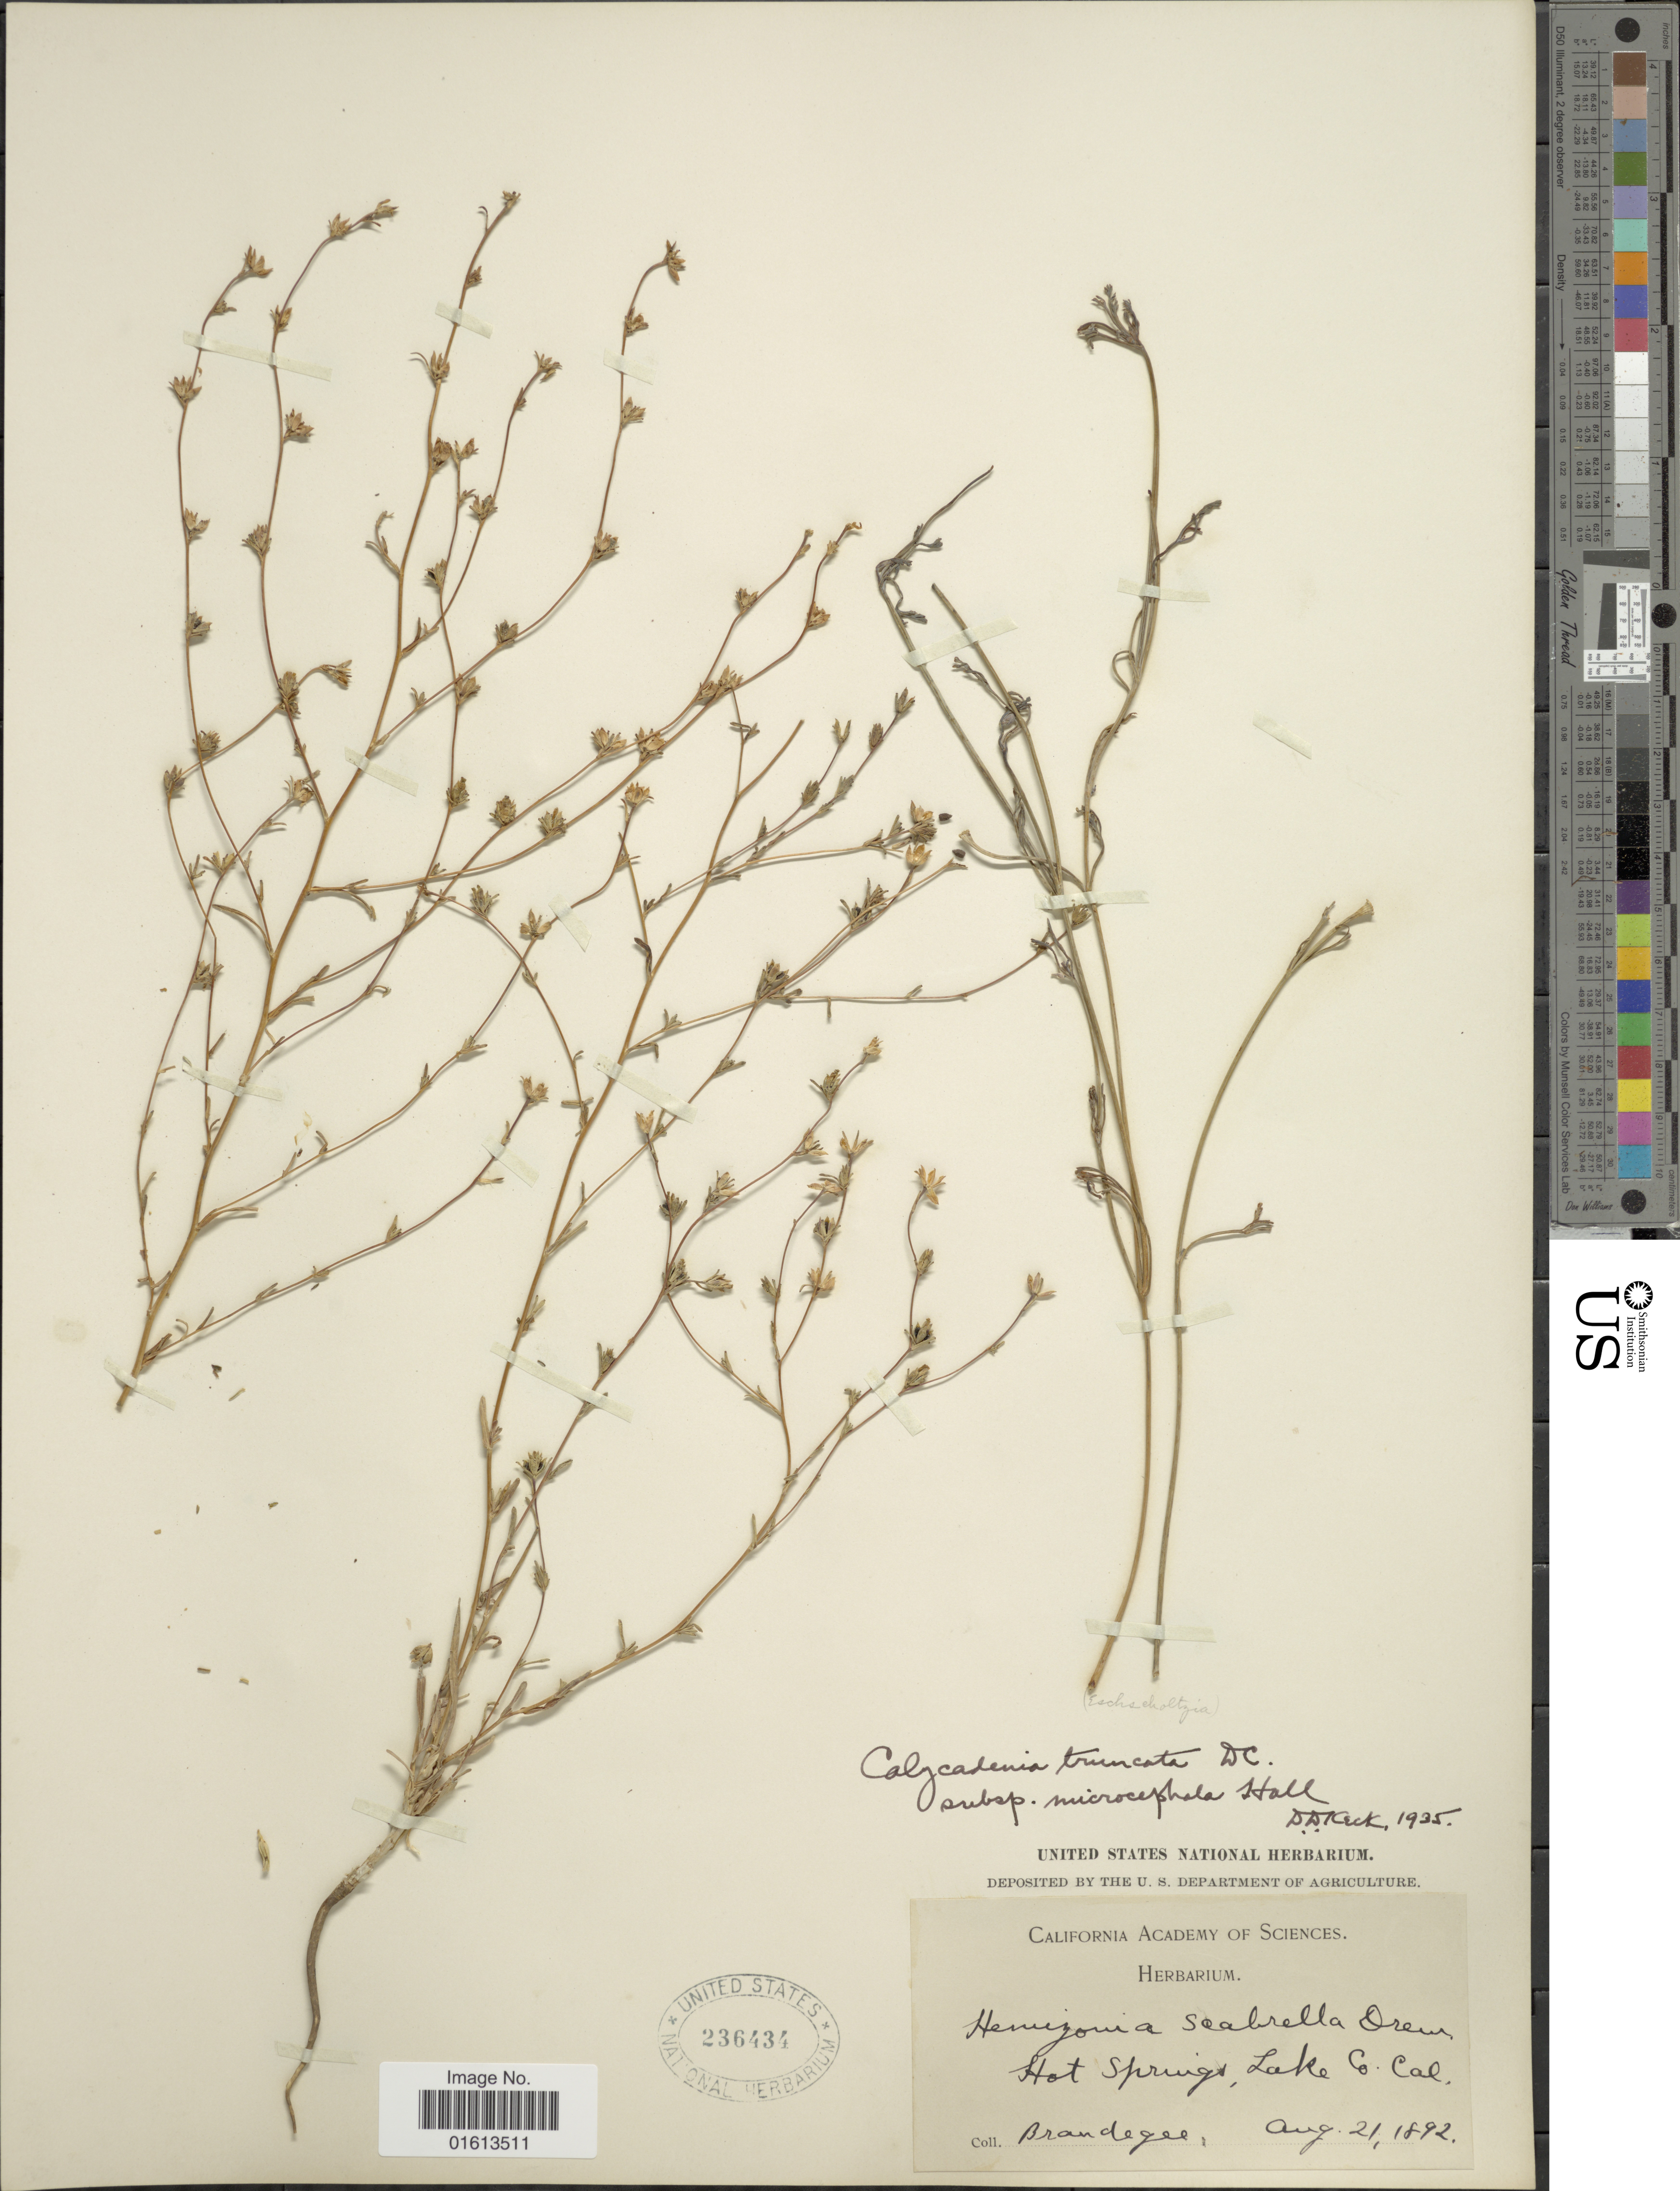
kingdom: Plantae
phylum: Tracheophyta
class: Magnoliopsida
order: Asterales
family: Asteraceae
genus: Calycadenia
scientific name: Calycadenia truncata subsp. scabrella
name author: (Drew) D.D. Keck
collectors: -- Brandegee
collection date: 1892-08-21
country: United States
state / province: California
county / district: Lake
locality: Hot Springs, Lake Co.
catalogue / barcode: US 236434